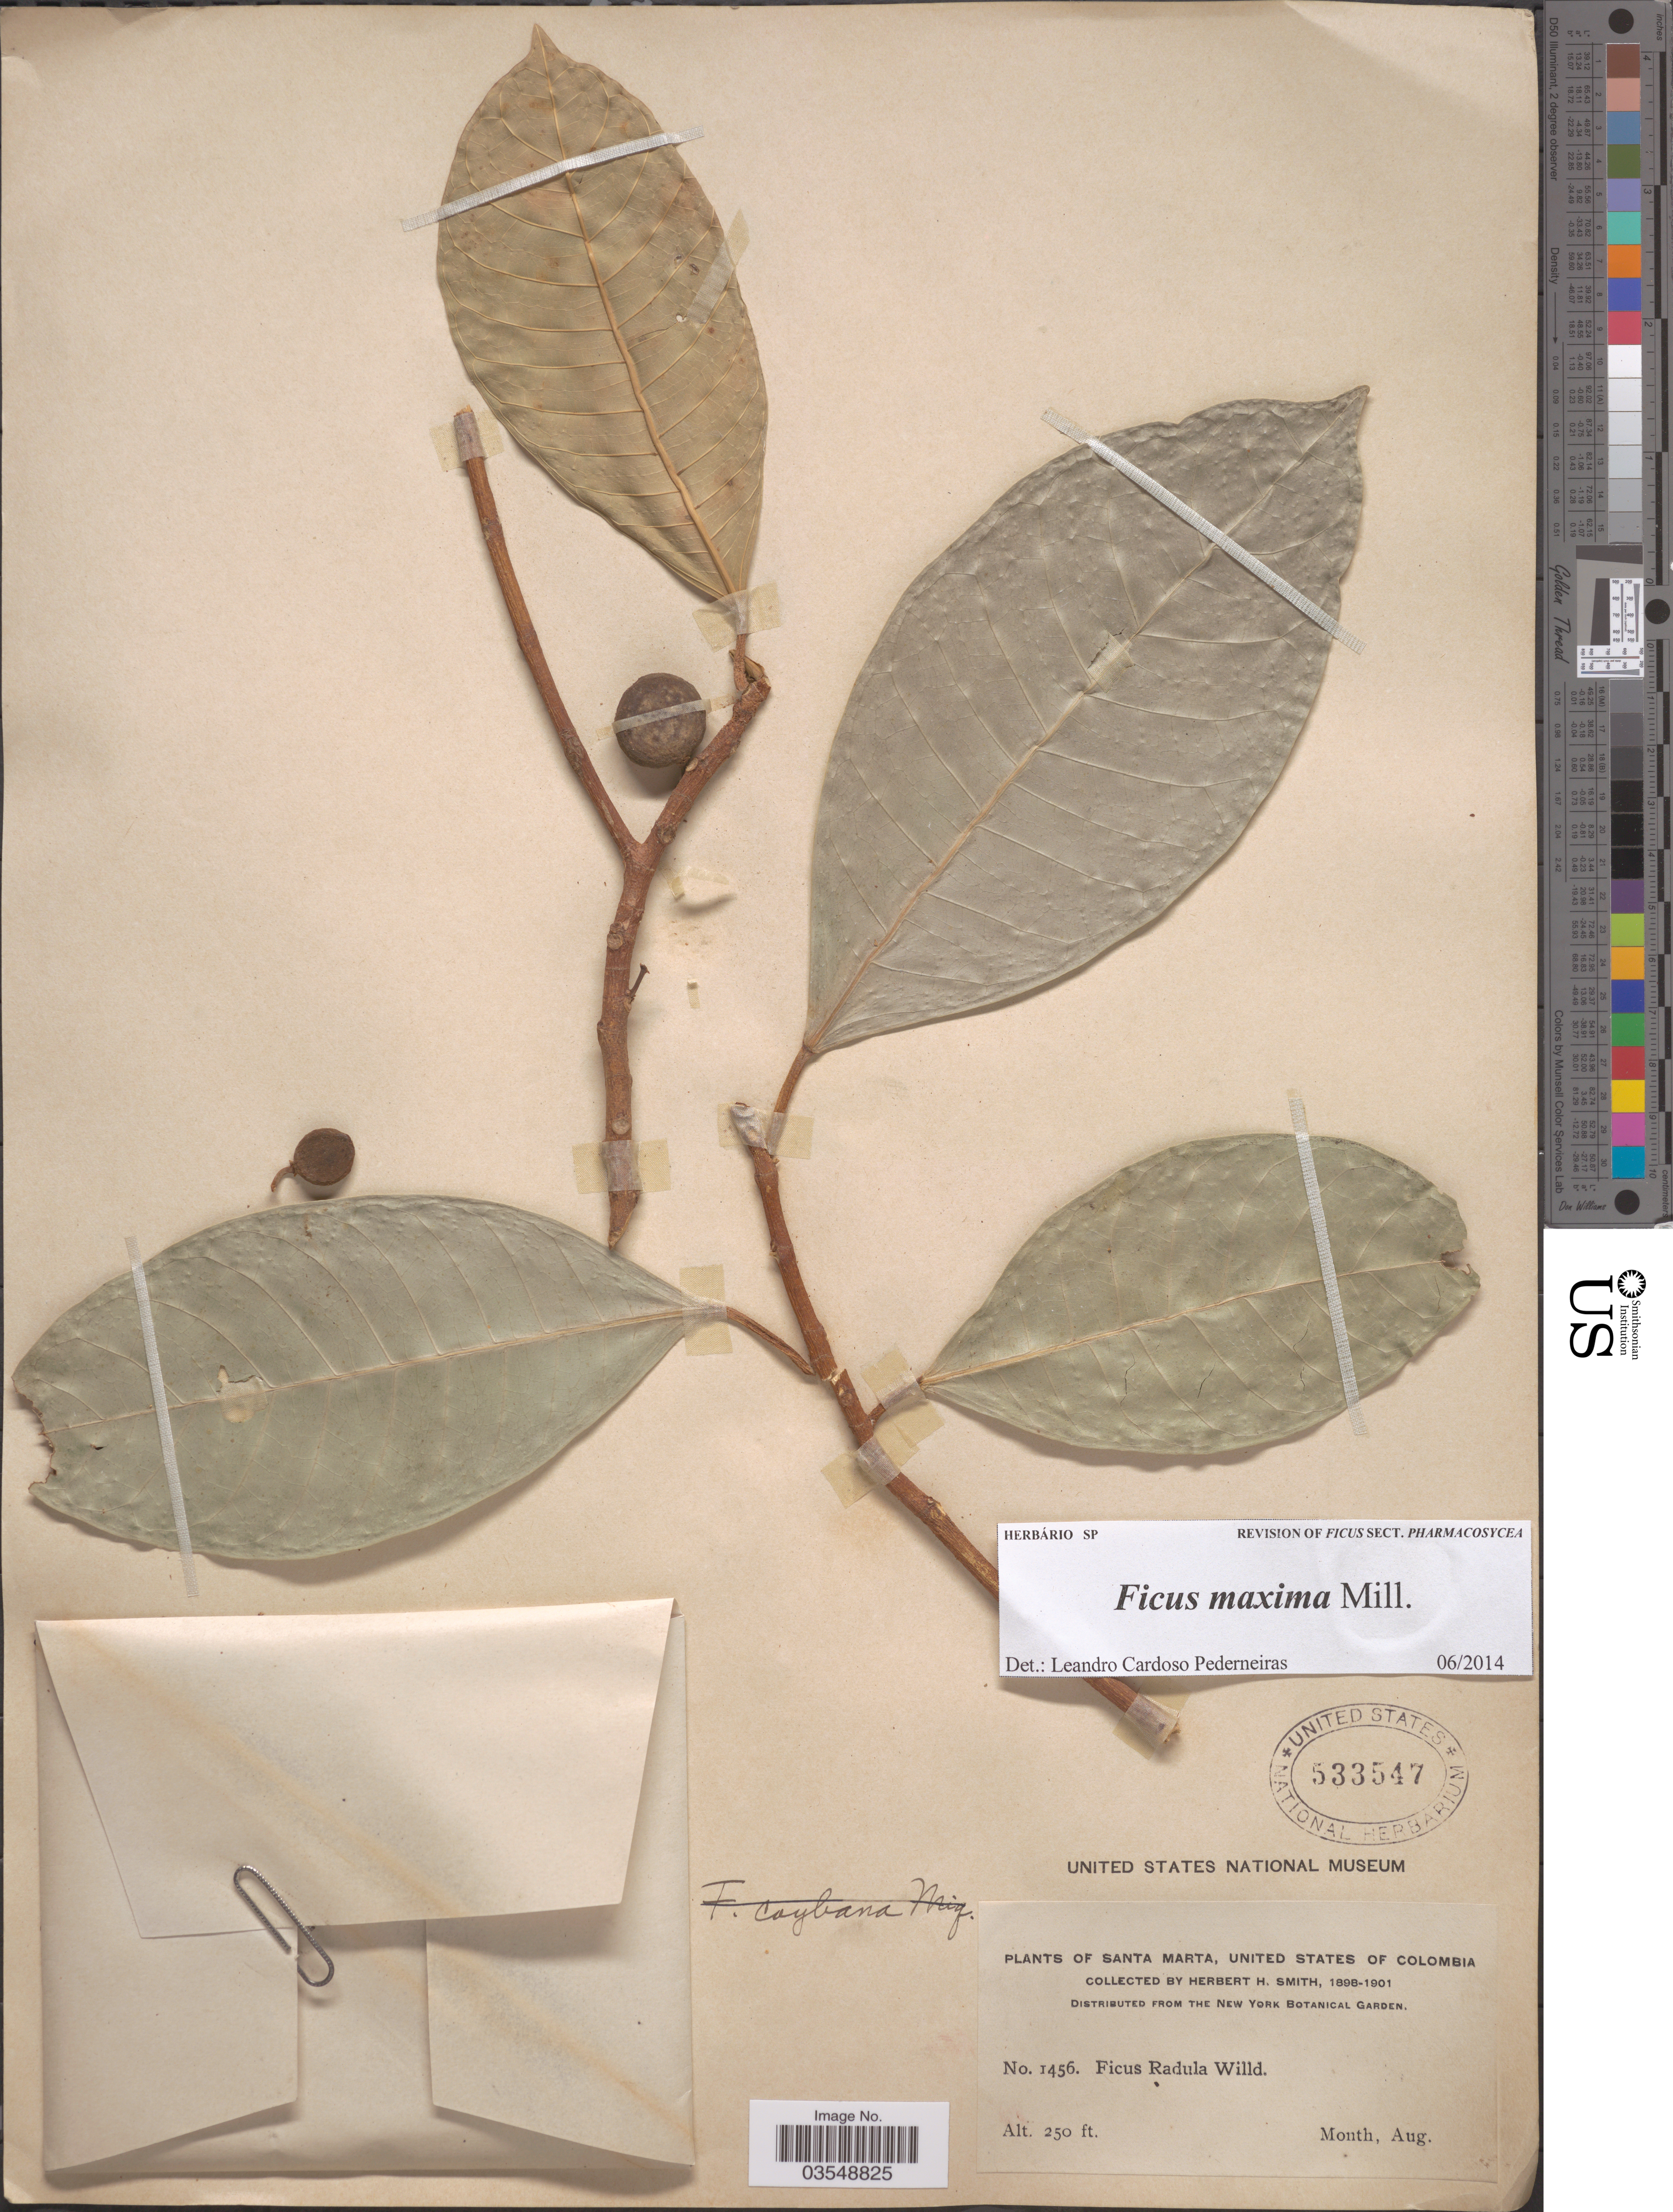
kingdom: Plantae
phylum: Tracheophyta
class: Magnoliopsida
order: Rosales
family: Moraceae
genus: Ficus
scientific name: Ficus maxima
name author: Mill.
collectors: Herbert H. Smith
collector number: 1456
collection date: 1898-08/1901-08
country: Colombia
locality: Santa Marta, United States of Colombia.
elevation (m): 76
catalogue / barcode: US 533547